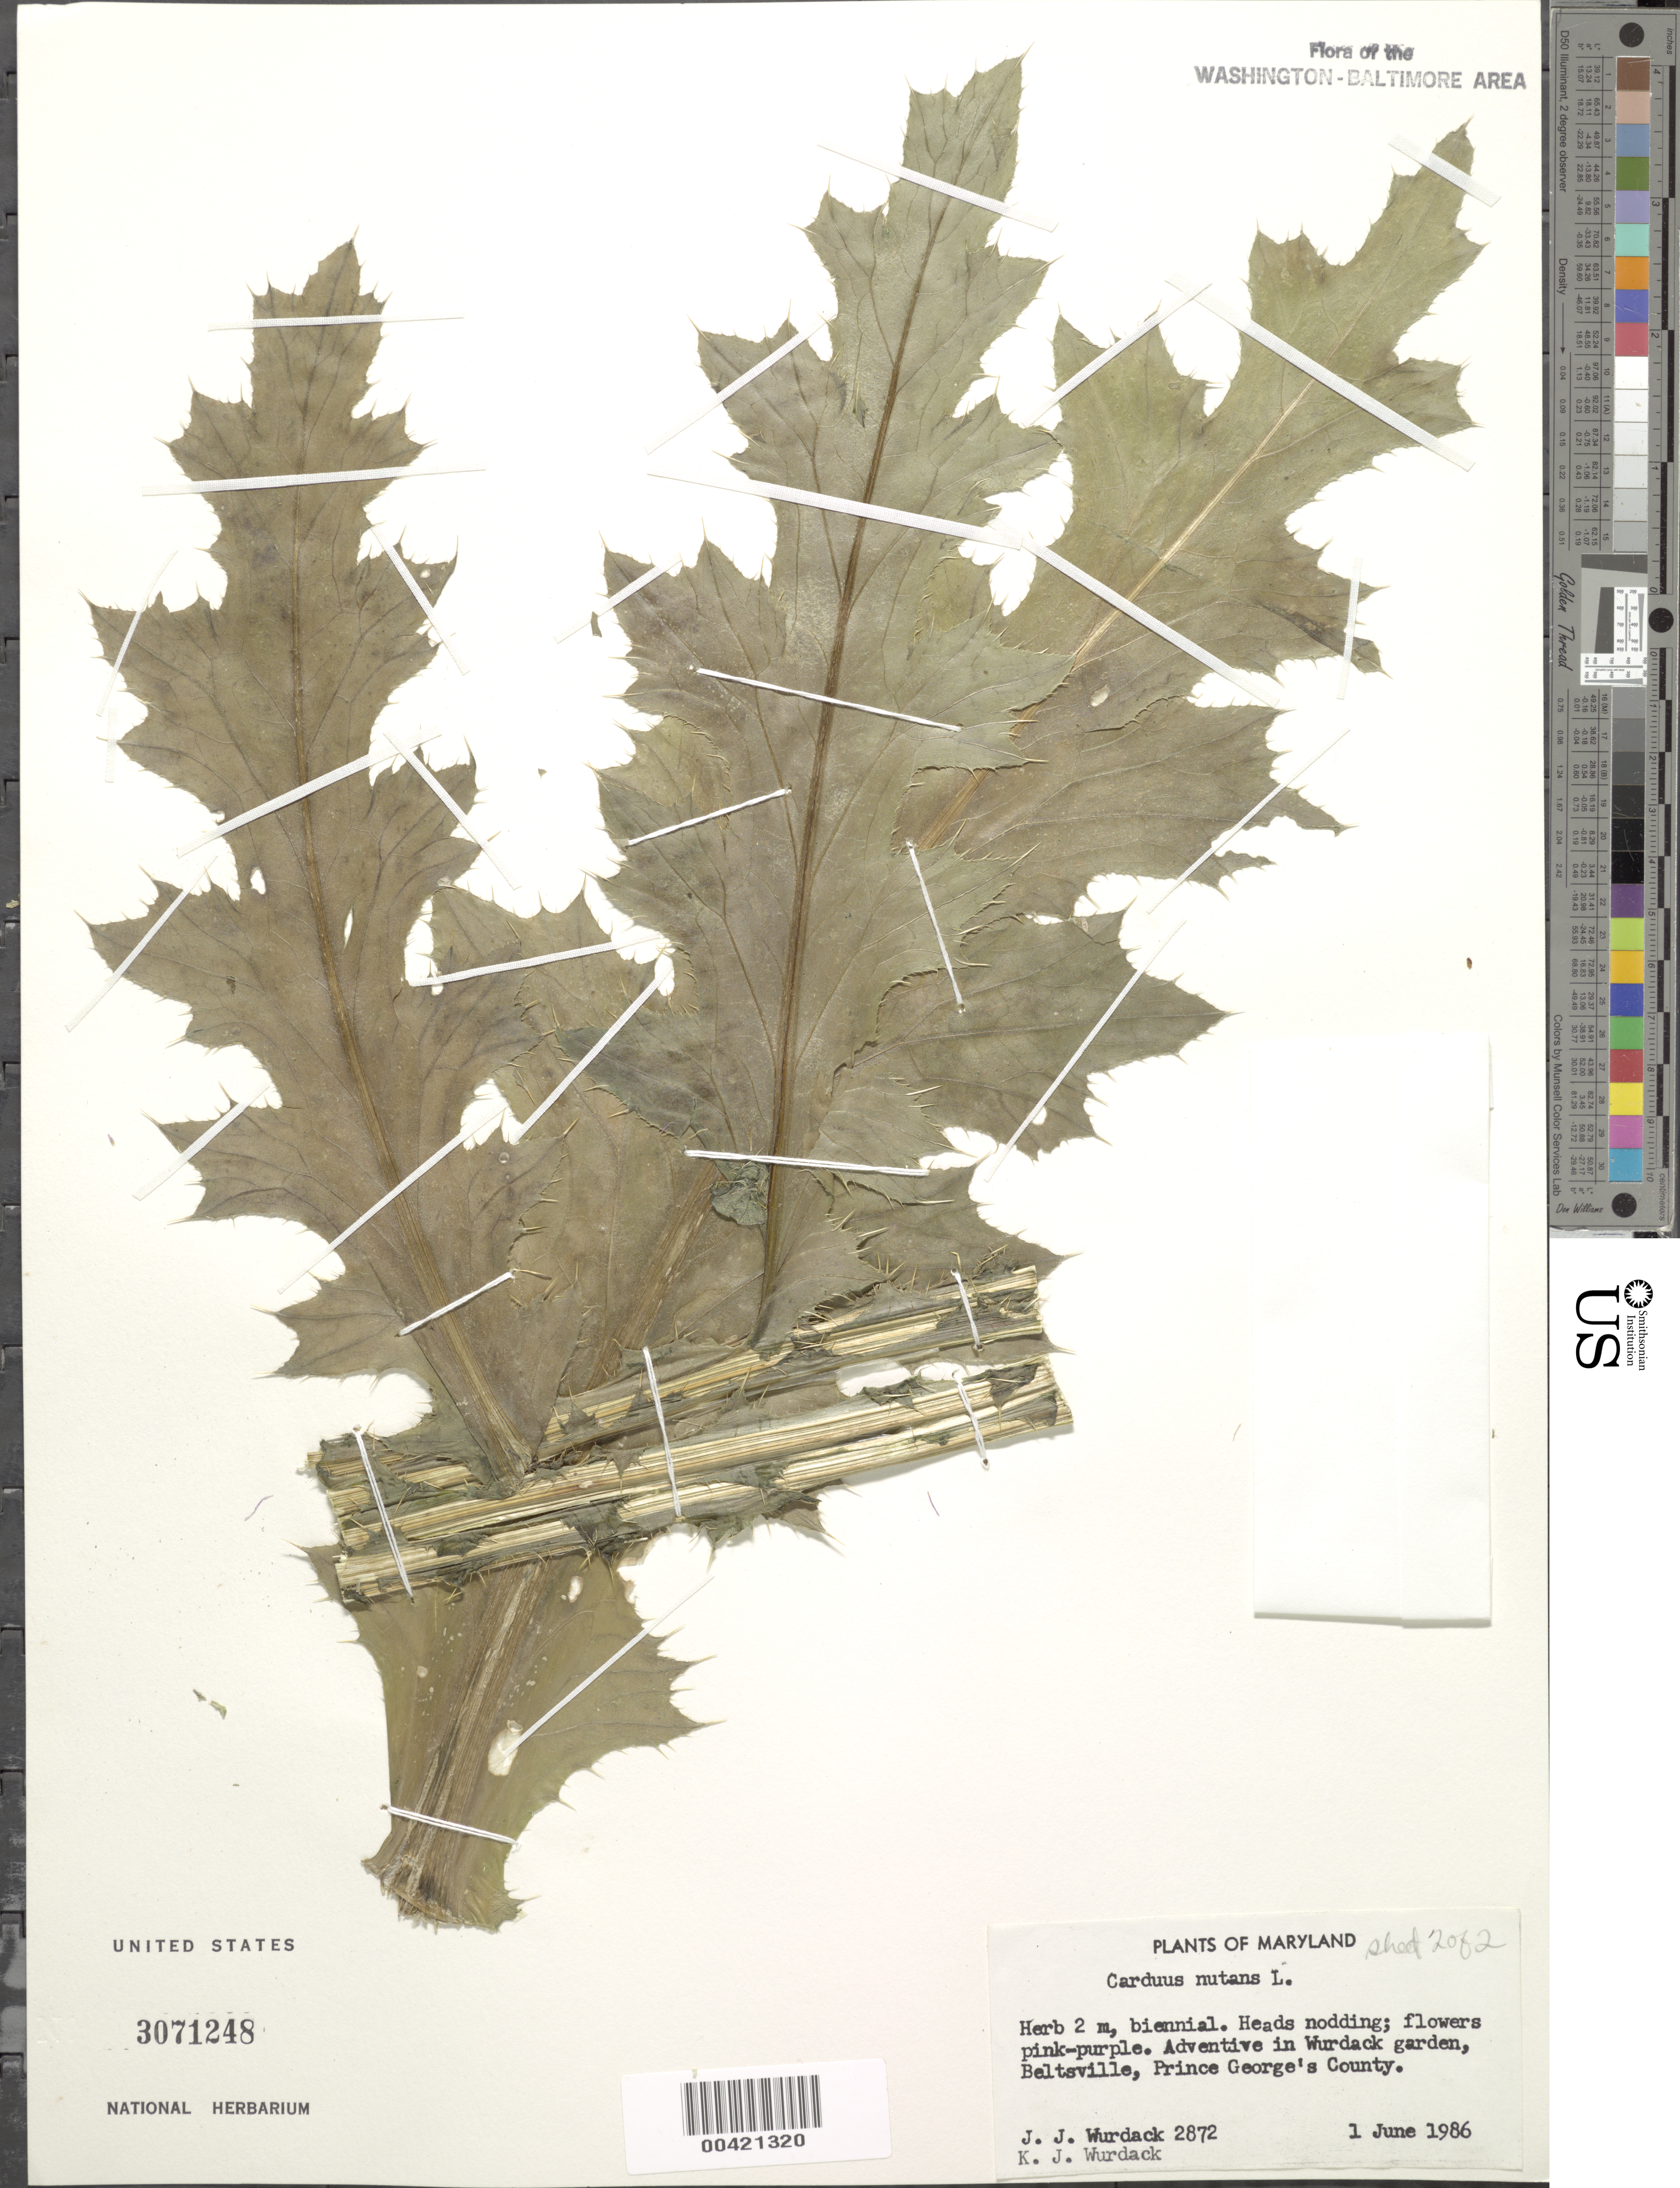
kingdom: Plantae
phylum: Tracheophyta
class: Magnoliopsida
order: Asterales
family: Asteraceae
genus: Carduus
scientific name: Carduus nutans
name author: L.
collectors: J. J. Wurdack & K. Wurdack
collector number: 2872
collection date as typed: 01 Jun 1986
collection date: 1986-06-01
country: United States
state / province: Maryland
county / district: Prince George's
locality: Wurdack garden, Beltsville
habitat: Garden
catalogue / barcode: US 3071248